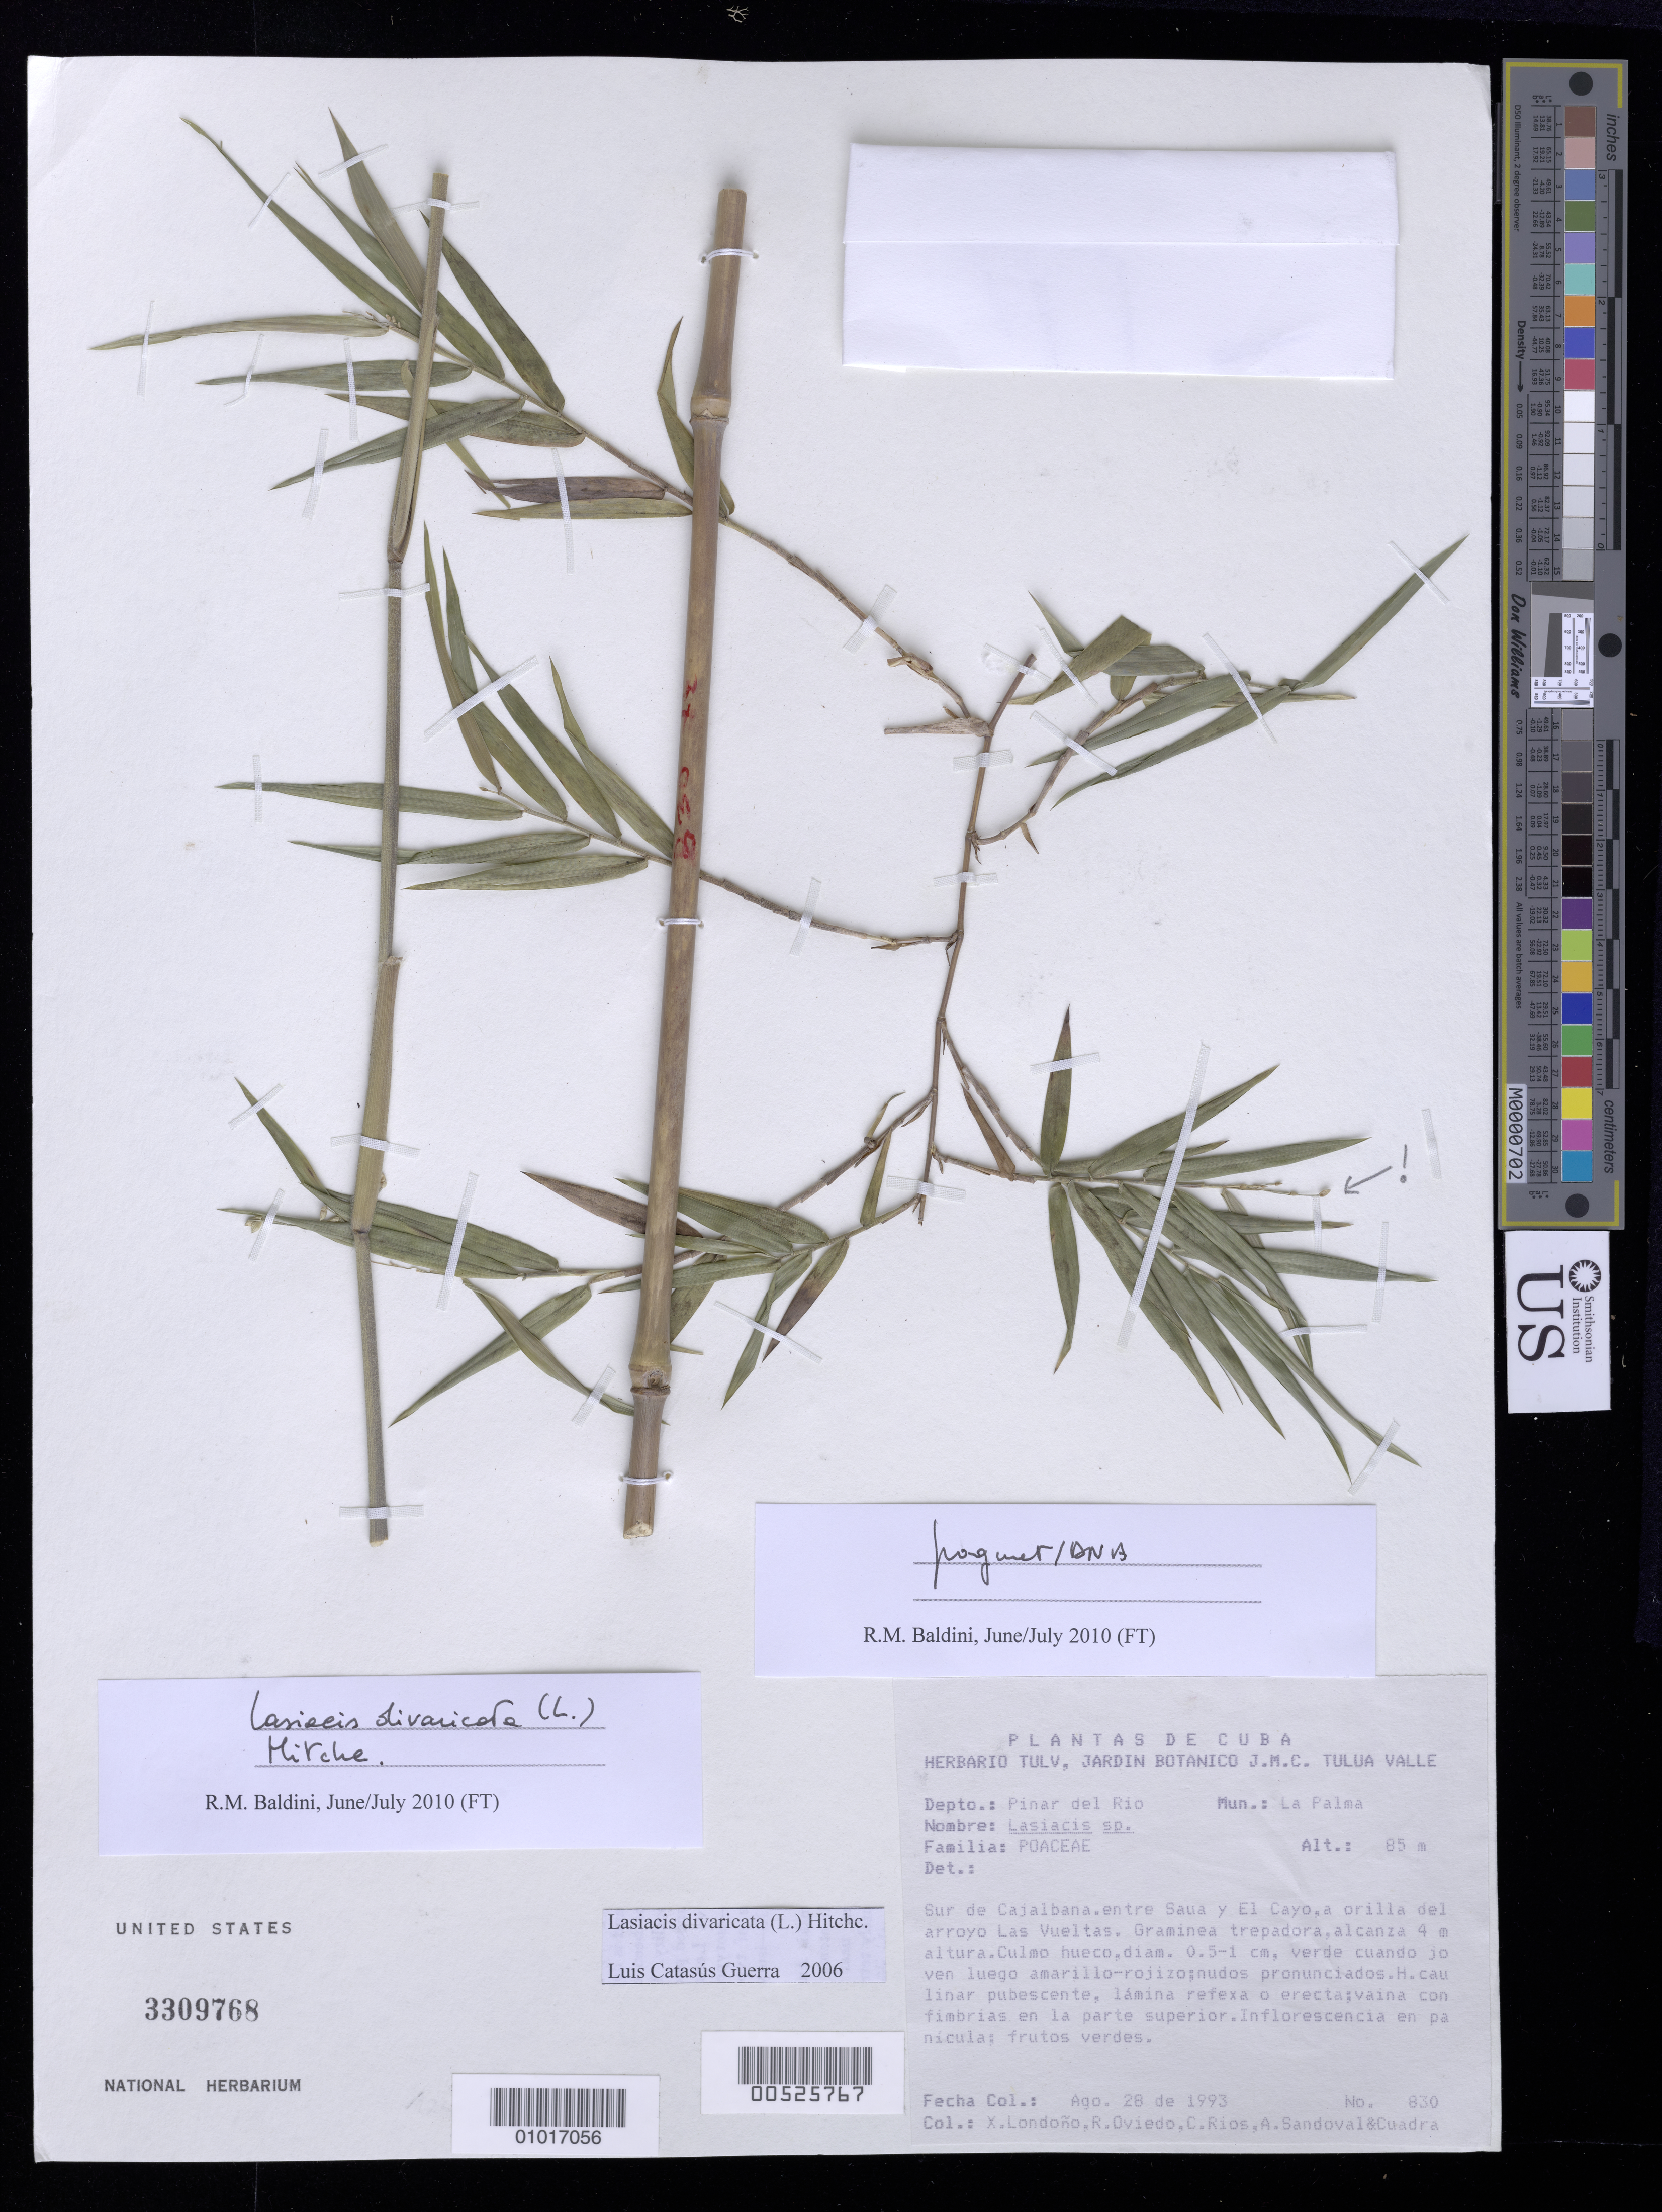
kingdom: Plantae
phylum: Tracheophyta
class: Liliopsida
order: Poales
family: Poaceae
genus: Lasiacis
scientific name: Lasiacis sp.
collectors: X. Londoño, R. Oviedo, C. Rios, A. Sandoval & -. Cuadra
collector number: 830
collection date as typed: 28 Jun 1993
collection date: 1993-06-28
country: Cuba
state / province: Pinar del Río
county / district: La Palma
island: Greater Antilles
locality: Sur de cajalbana, entre saua y el cayo, a orilla del arroyo las vueltas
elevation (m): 85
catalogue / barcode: US 3309768